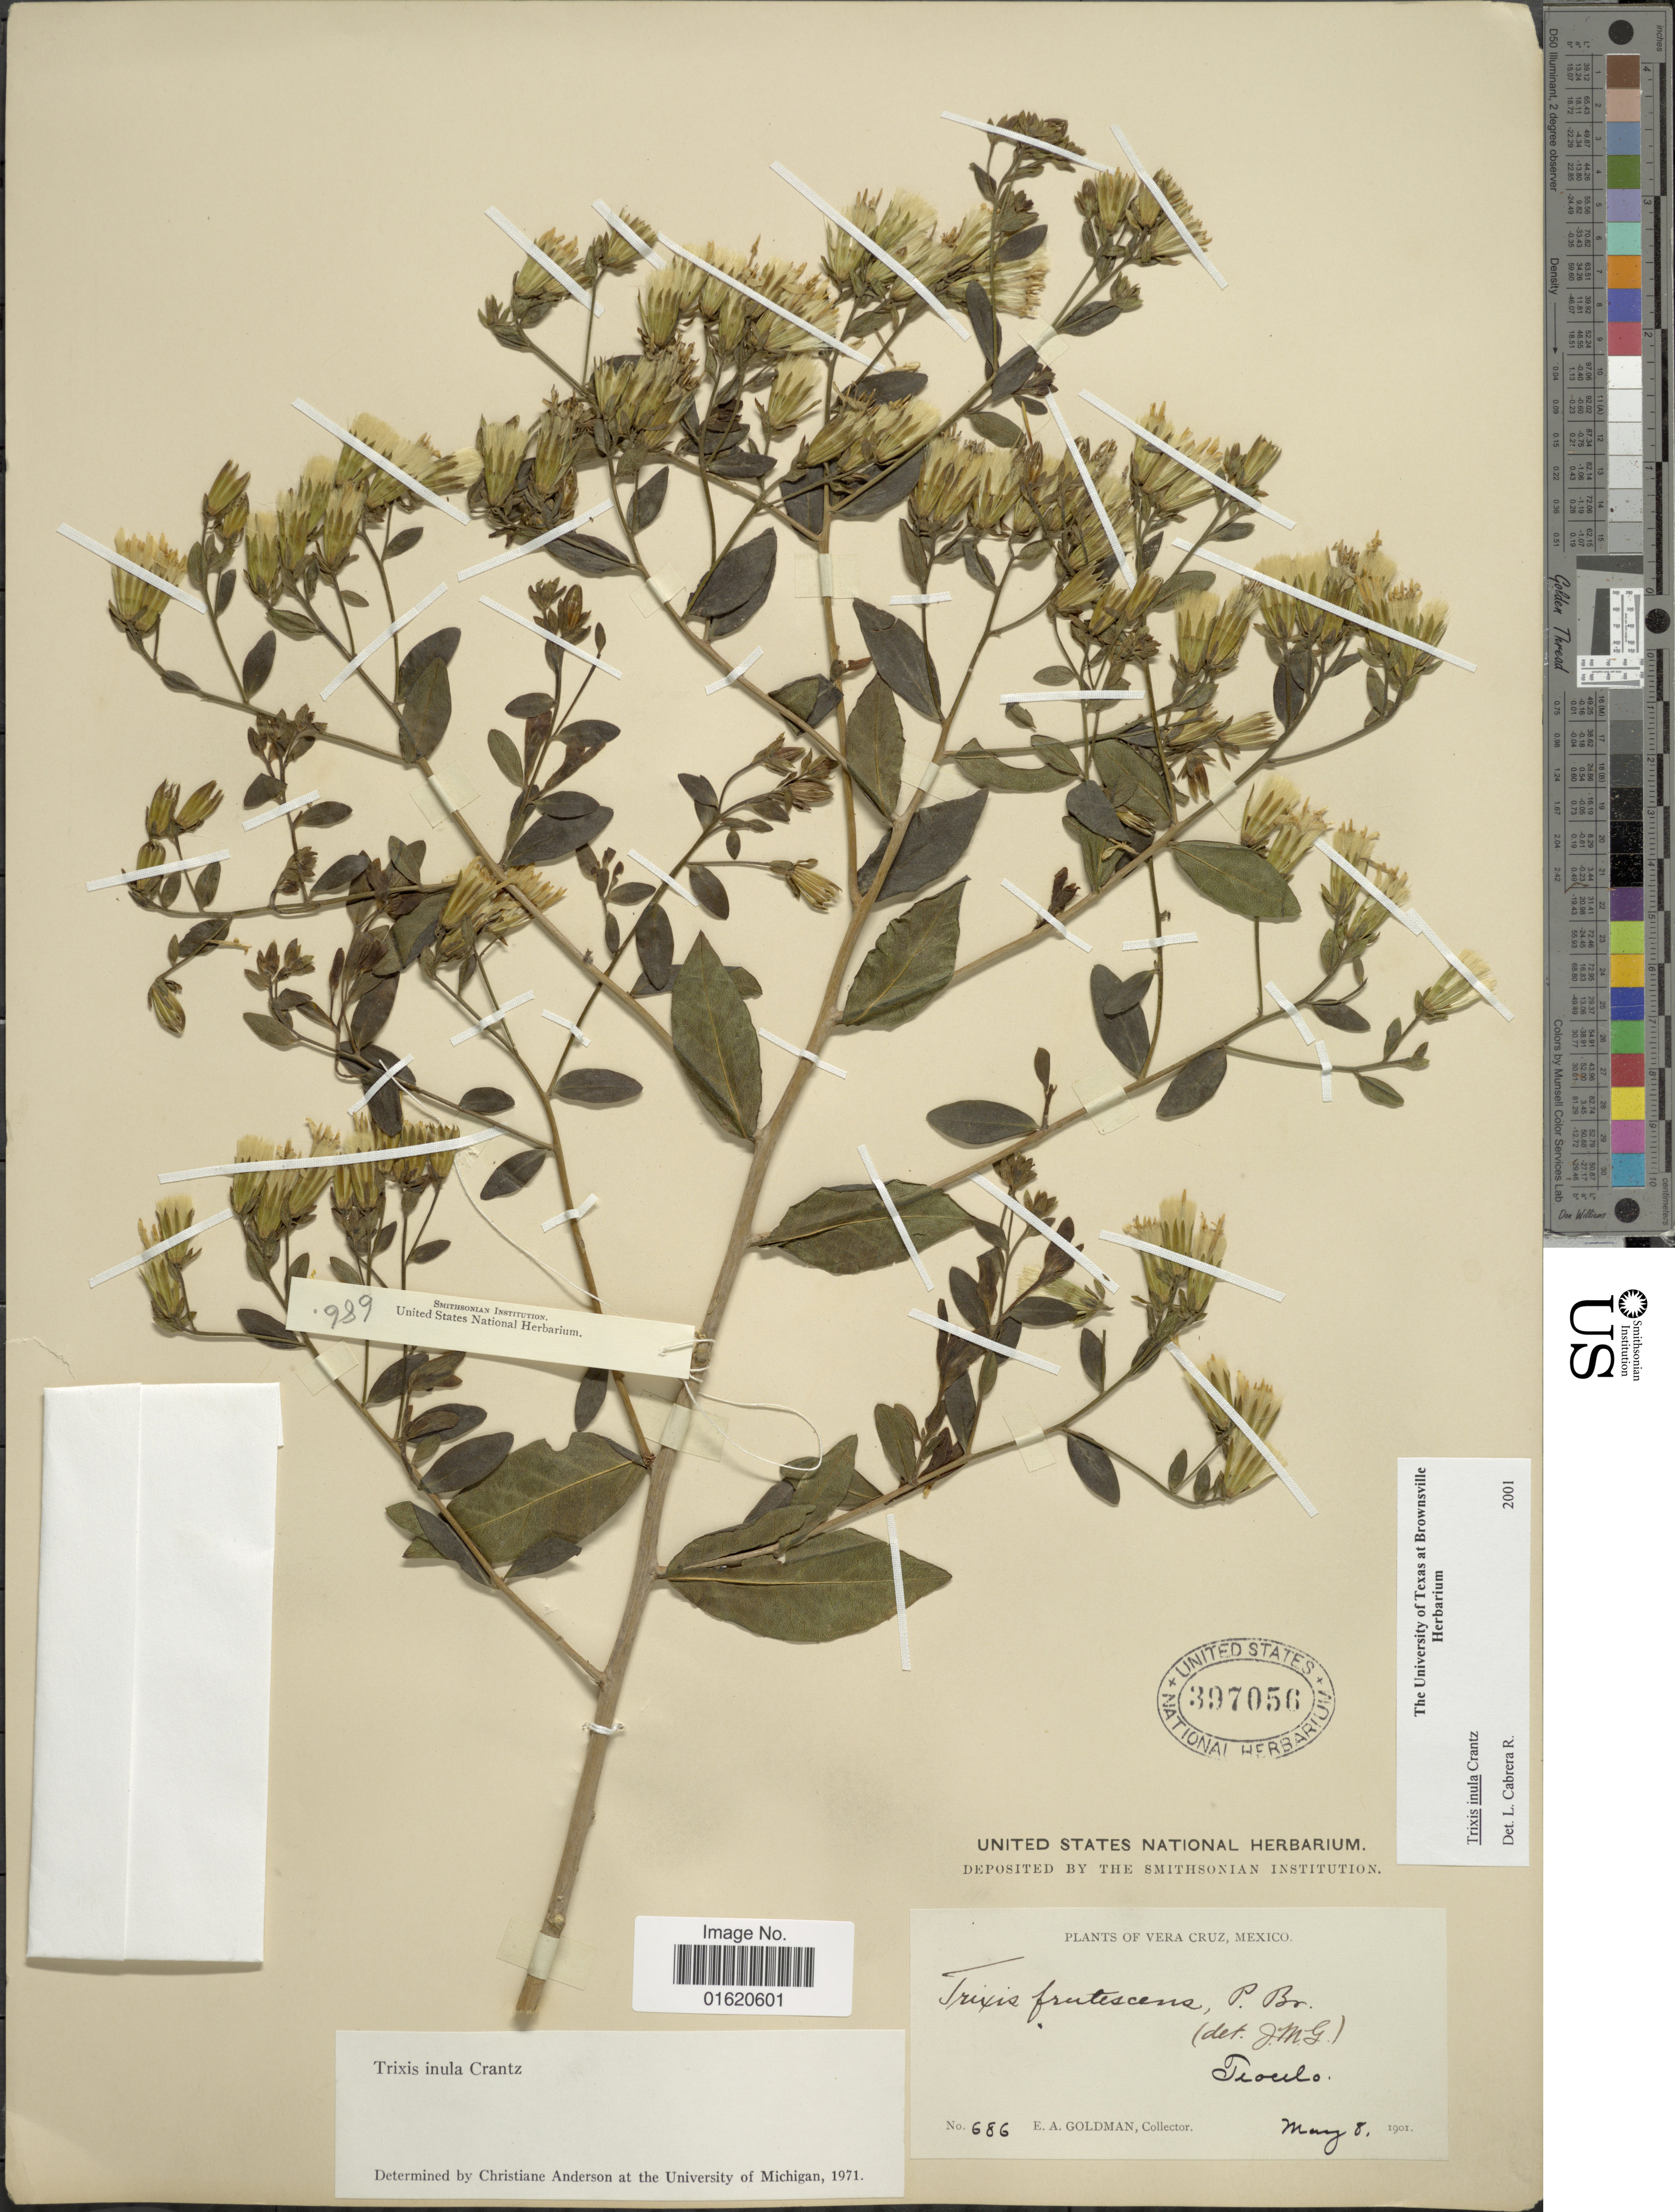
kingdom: Plantae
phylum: Tracheophyta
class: Magnoliopsida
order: Asterales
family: Asteraceae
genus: Trixis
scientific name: Trixis inula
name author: Crantz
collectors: E. A. Goldman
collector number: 686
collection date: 1901-05-08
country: Mexico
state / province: Veracruz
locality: Vera Cruz, Teocelo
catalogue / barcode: US 397056